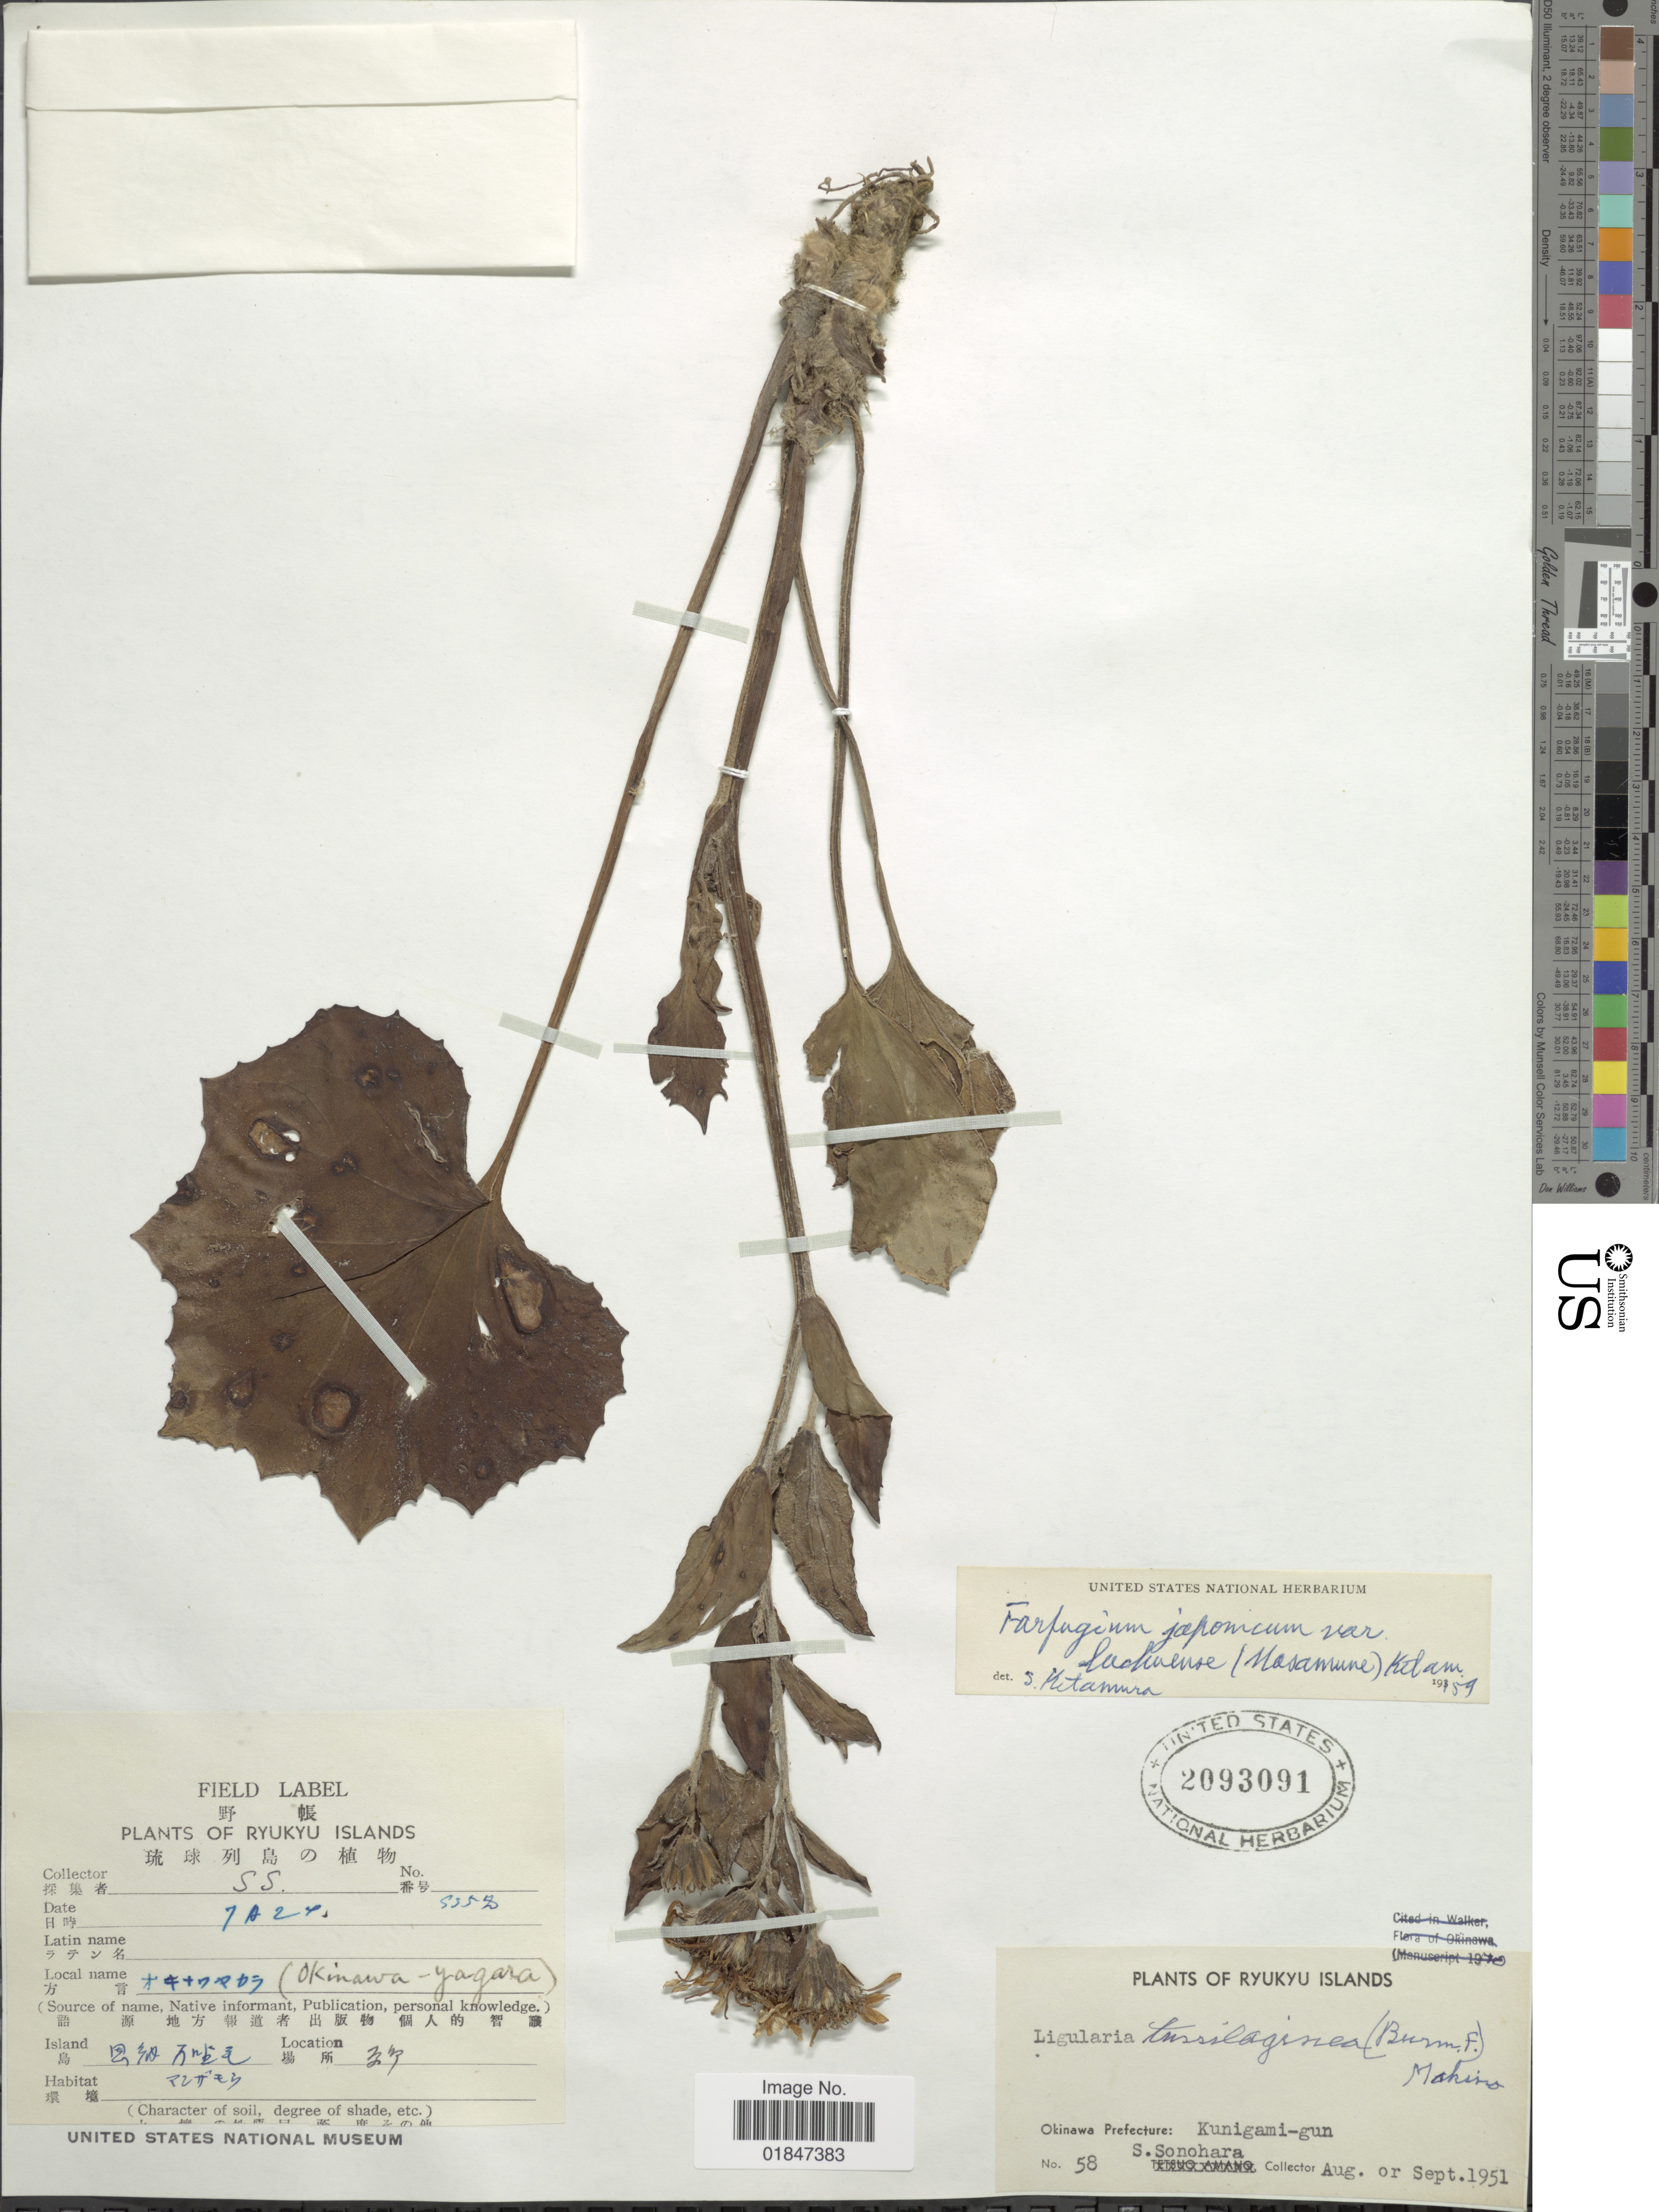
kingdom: Plantae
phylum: Tracheophyta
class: Magnoliopsida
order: Asterales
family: Asteraceae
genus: Farfugium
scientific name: Farfugium japonicum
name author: (L.) Kitam.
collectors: S. Sonohara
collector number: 58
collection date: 1951-08/1951-09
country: Japan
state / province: Okinawa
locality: The Ryukyu Islands, Kunigami-gun, (Okinawa-Yagara)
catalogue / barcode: US 2093091